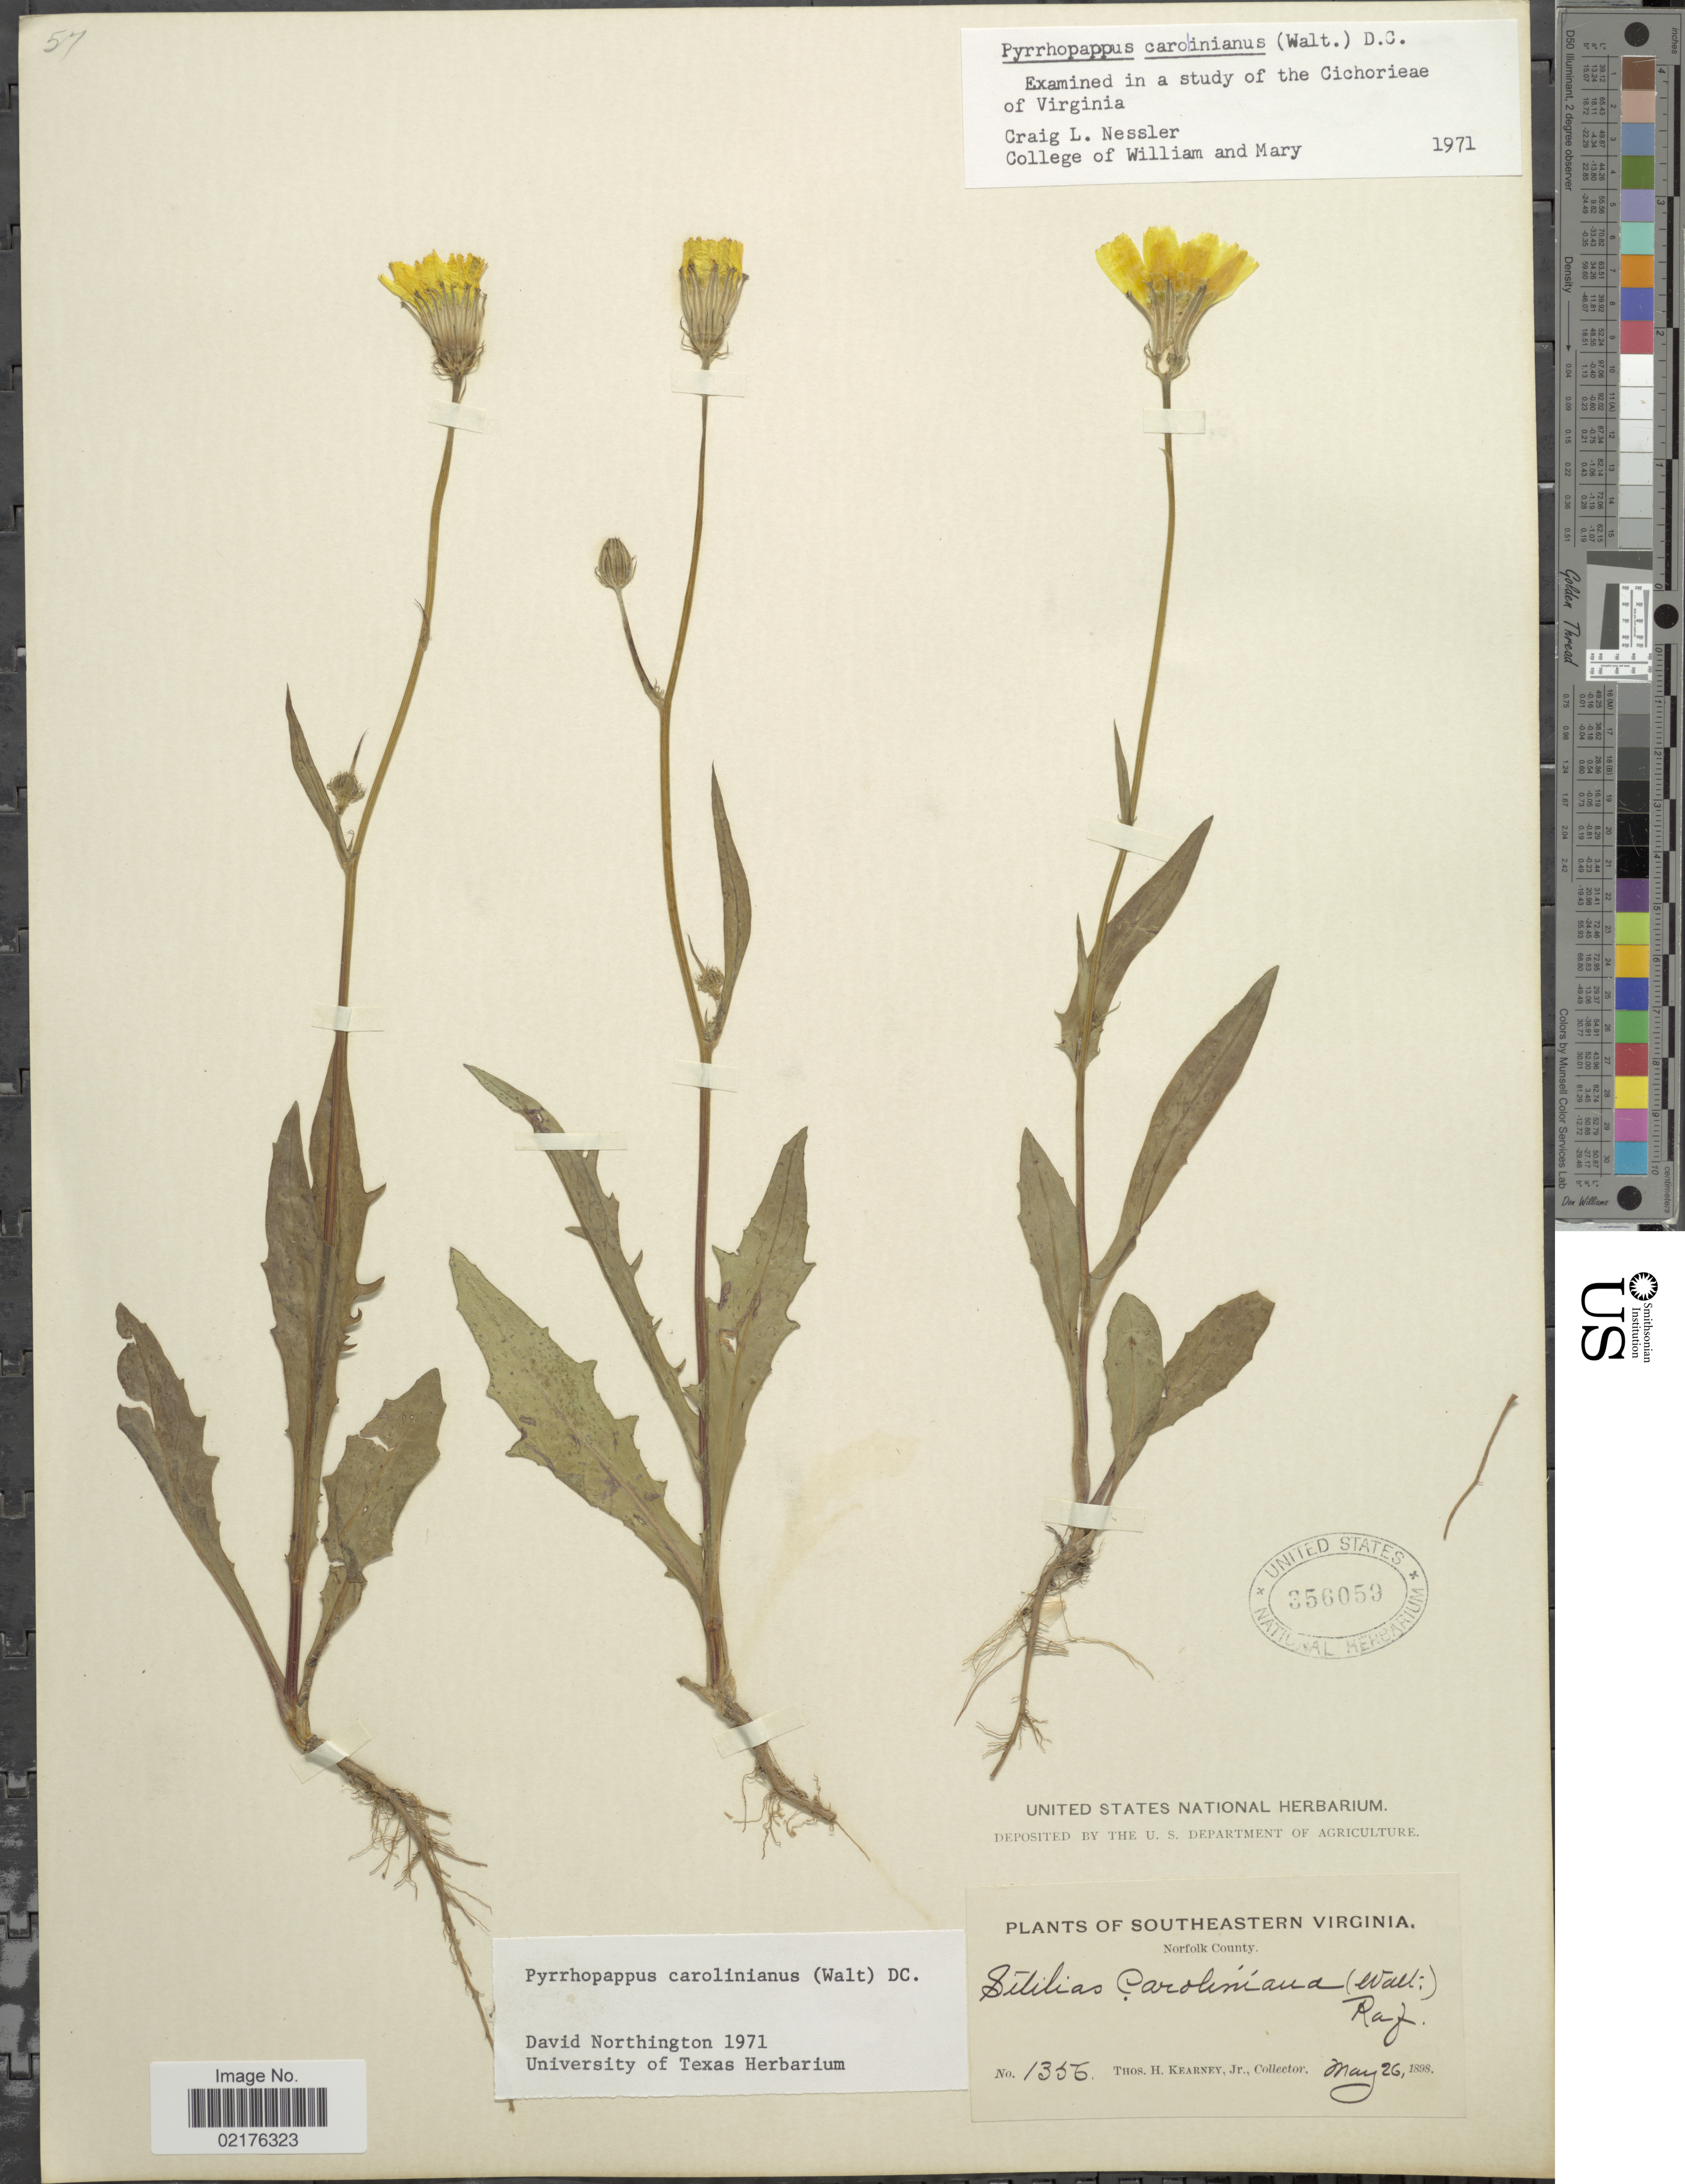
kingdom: Plantae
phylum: Tracheophyta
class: Magnoliopsida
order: Asterales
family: Asteraceae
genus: Pyrrhopappus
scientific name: Pyrrhopappus carolinianus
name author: (Walter) DC.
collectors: T. H. Kearney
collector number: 1356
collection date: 1898-05-26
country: United States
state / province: Virginia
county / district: City of Norfolk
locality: Southeastern Virginia, Norfolk County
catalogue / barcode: US 356059